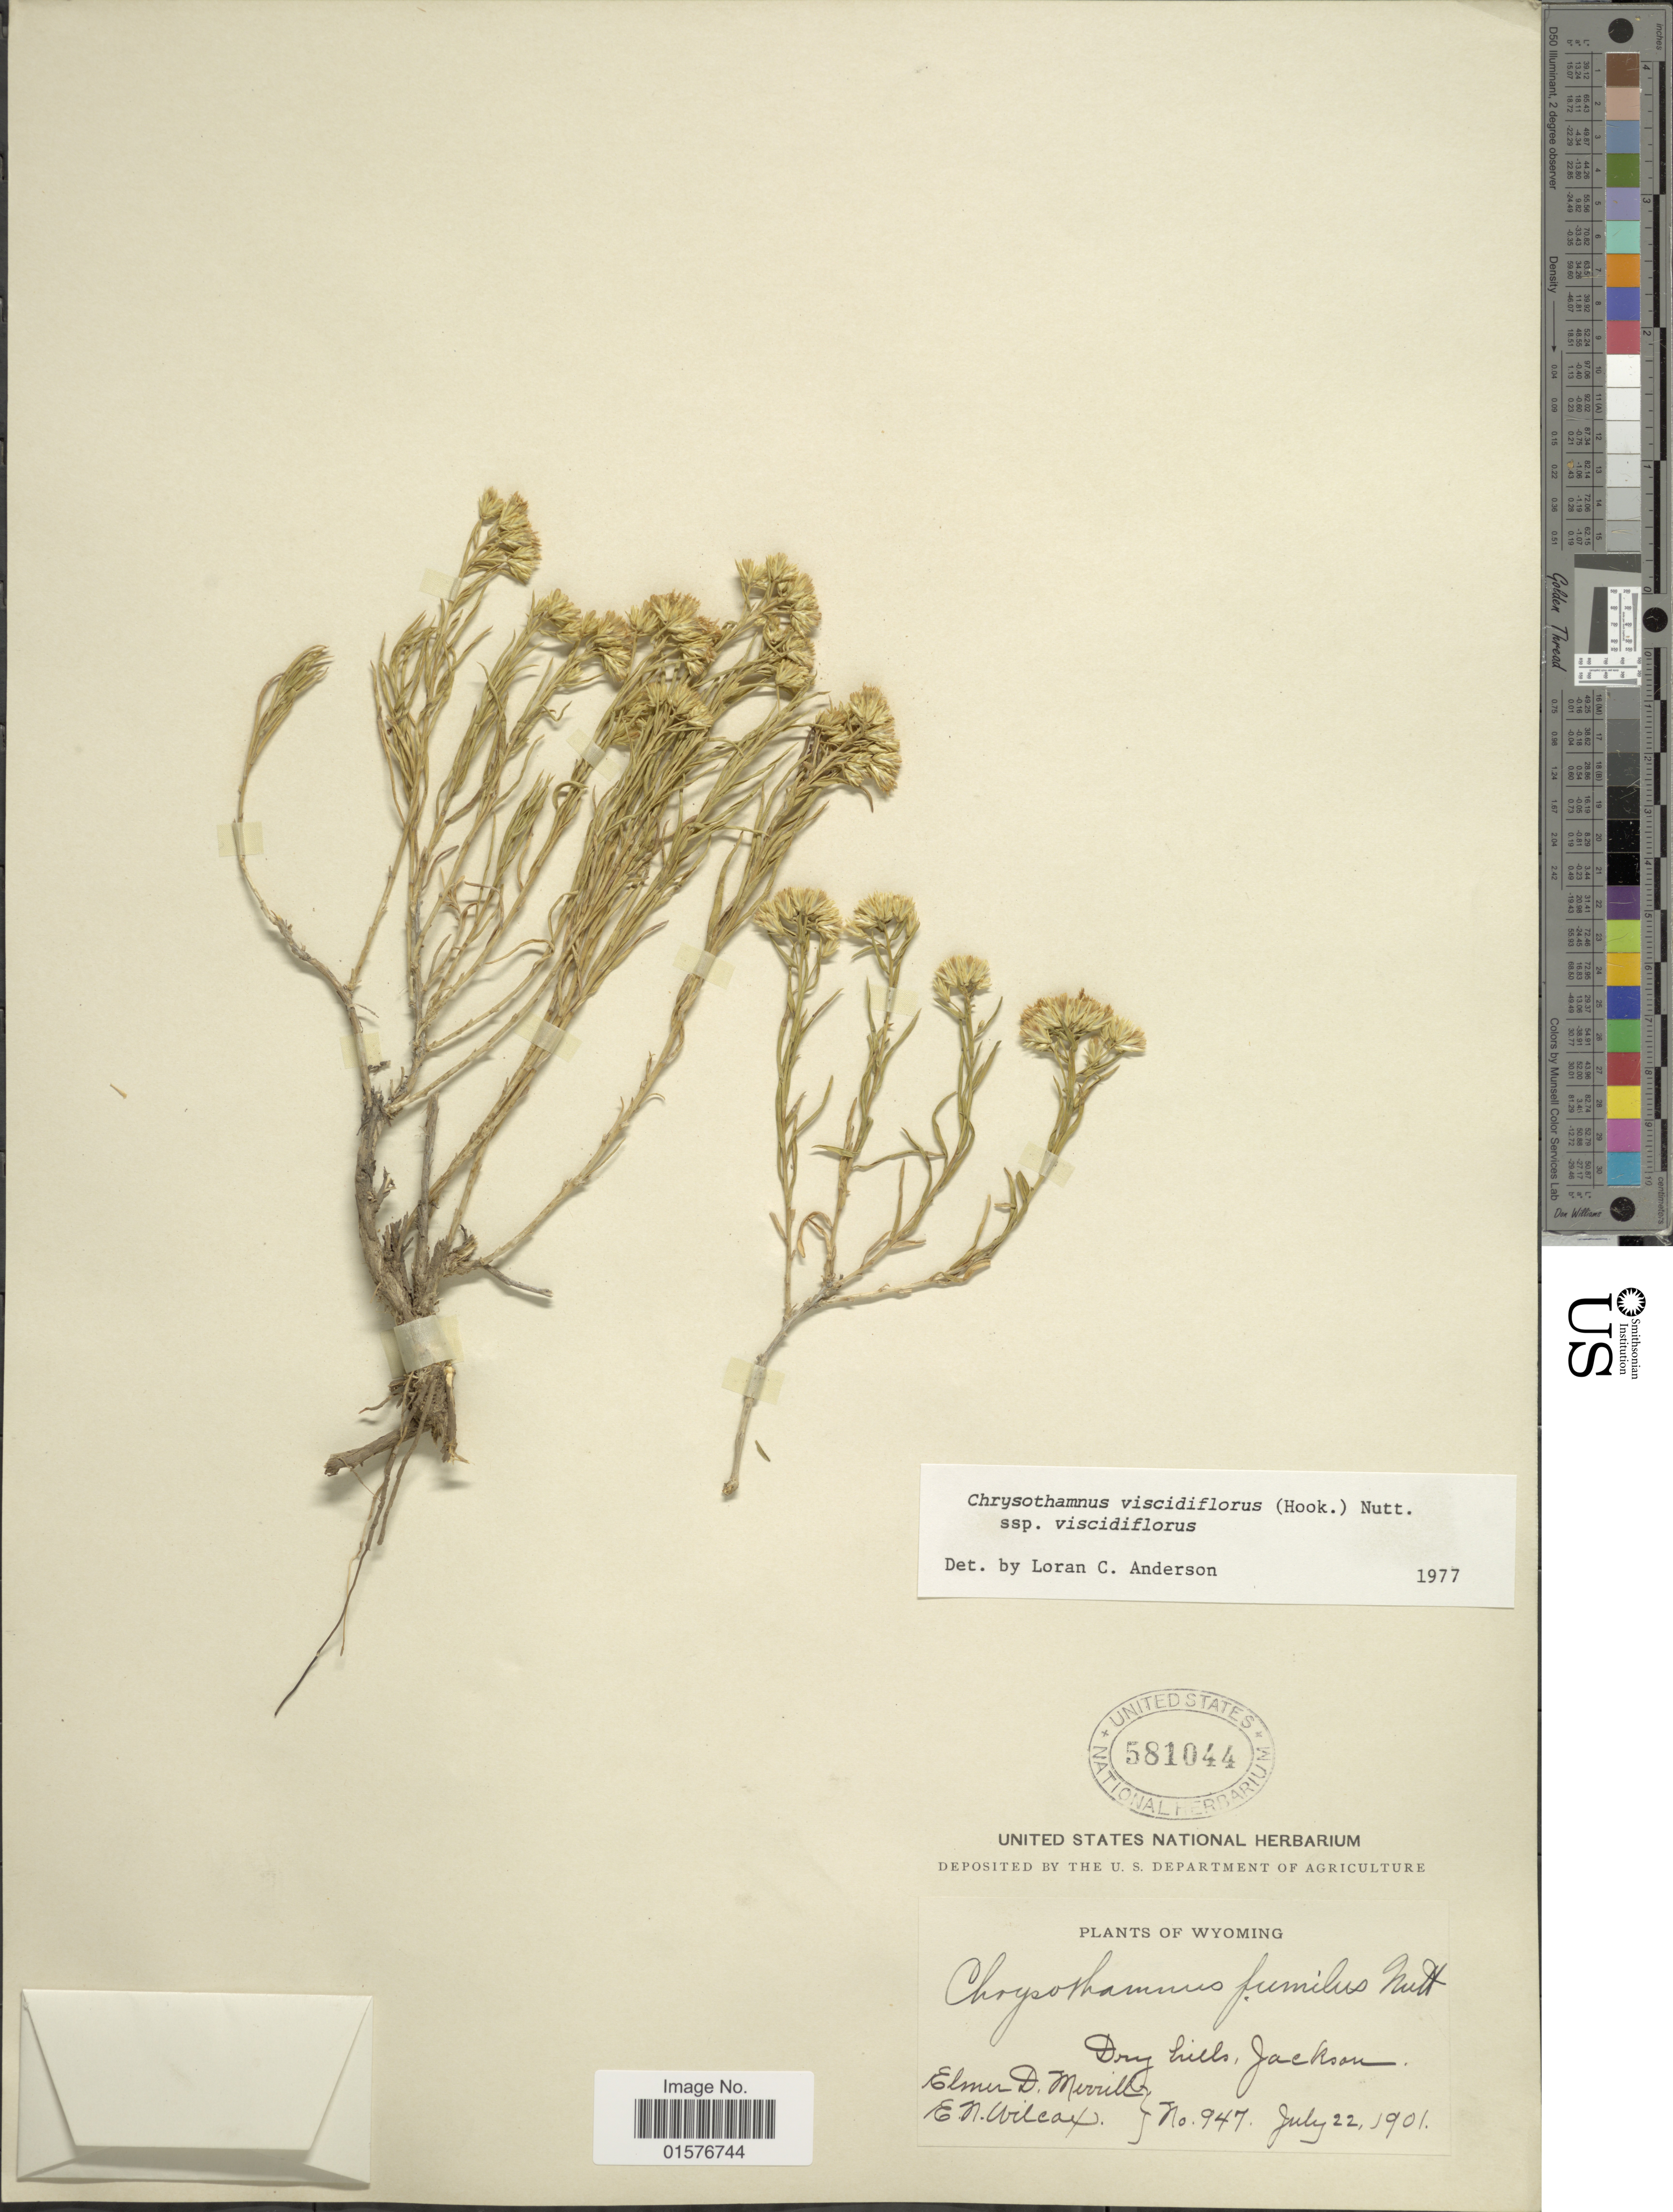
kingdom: Plantae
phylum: Tracheophyta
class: Magnoliopsida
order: Asterales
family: Asteraceae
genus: Chrysothamnus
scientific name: Chrysothamnus viscidiflorus subsp. viscidiflorus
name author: (Hook.) Nutt.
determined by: Urbatsch, Lowell E., Curator (LSU), Louisiana State University (UNITED STATES)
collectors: E. D. Merrill & E. Wilcox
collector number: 947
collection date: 1901-07-22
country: United States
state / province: Wyoming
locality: Dry Hills, Jackson